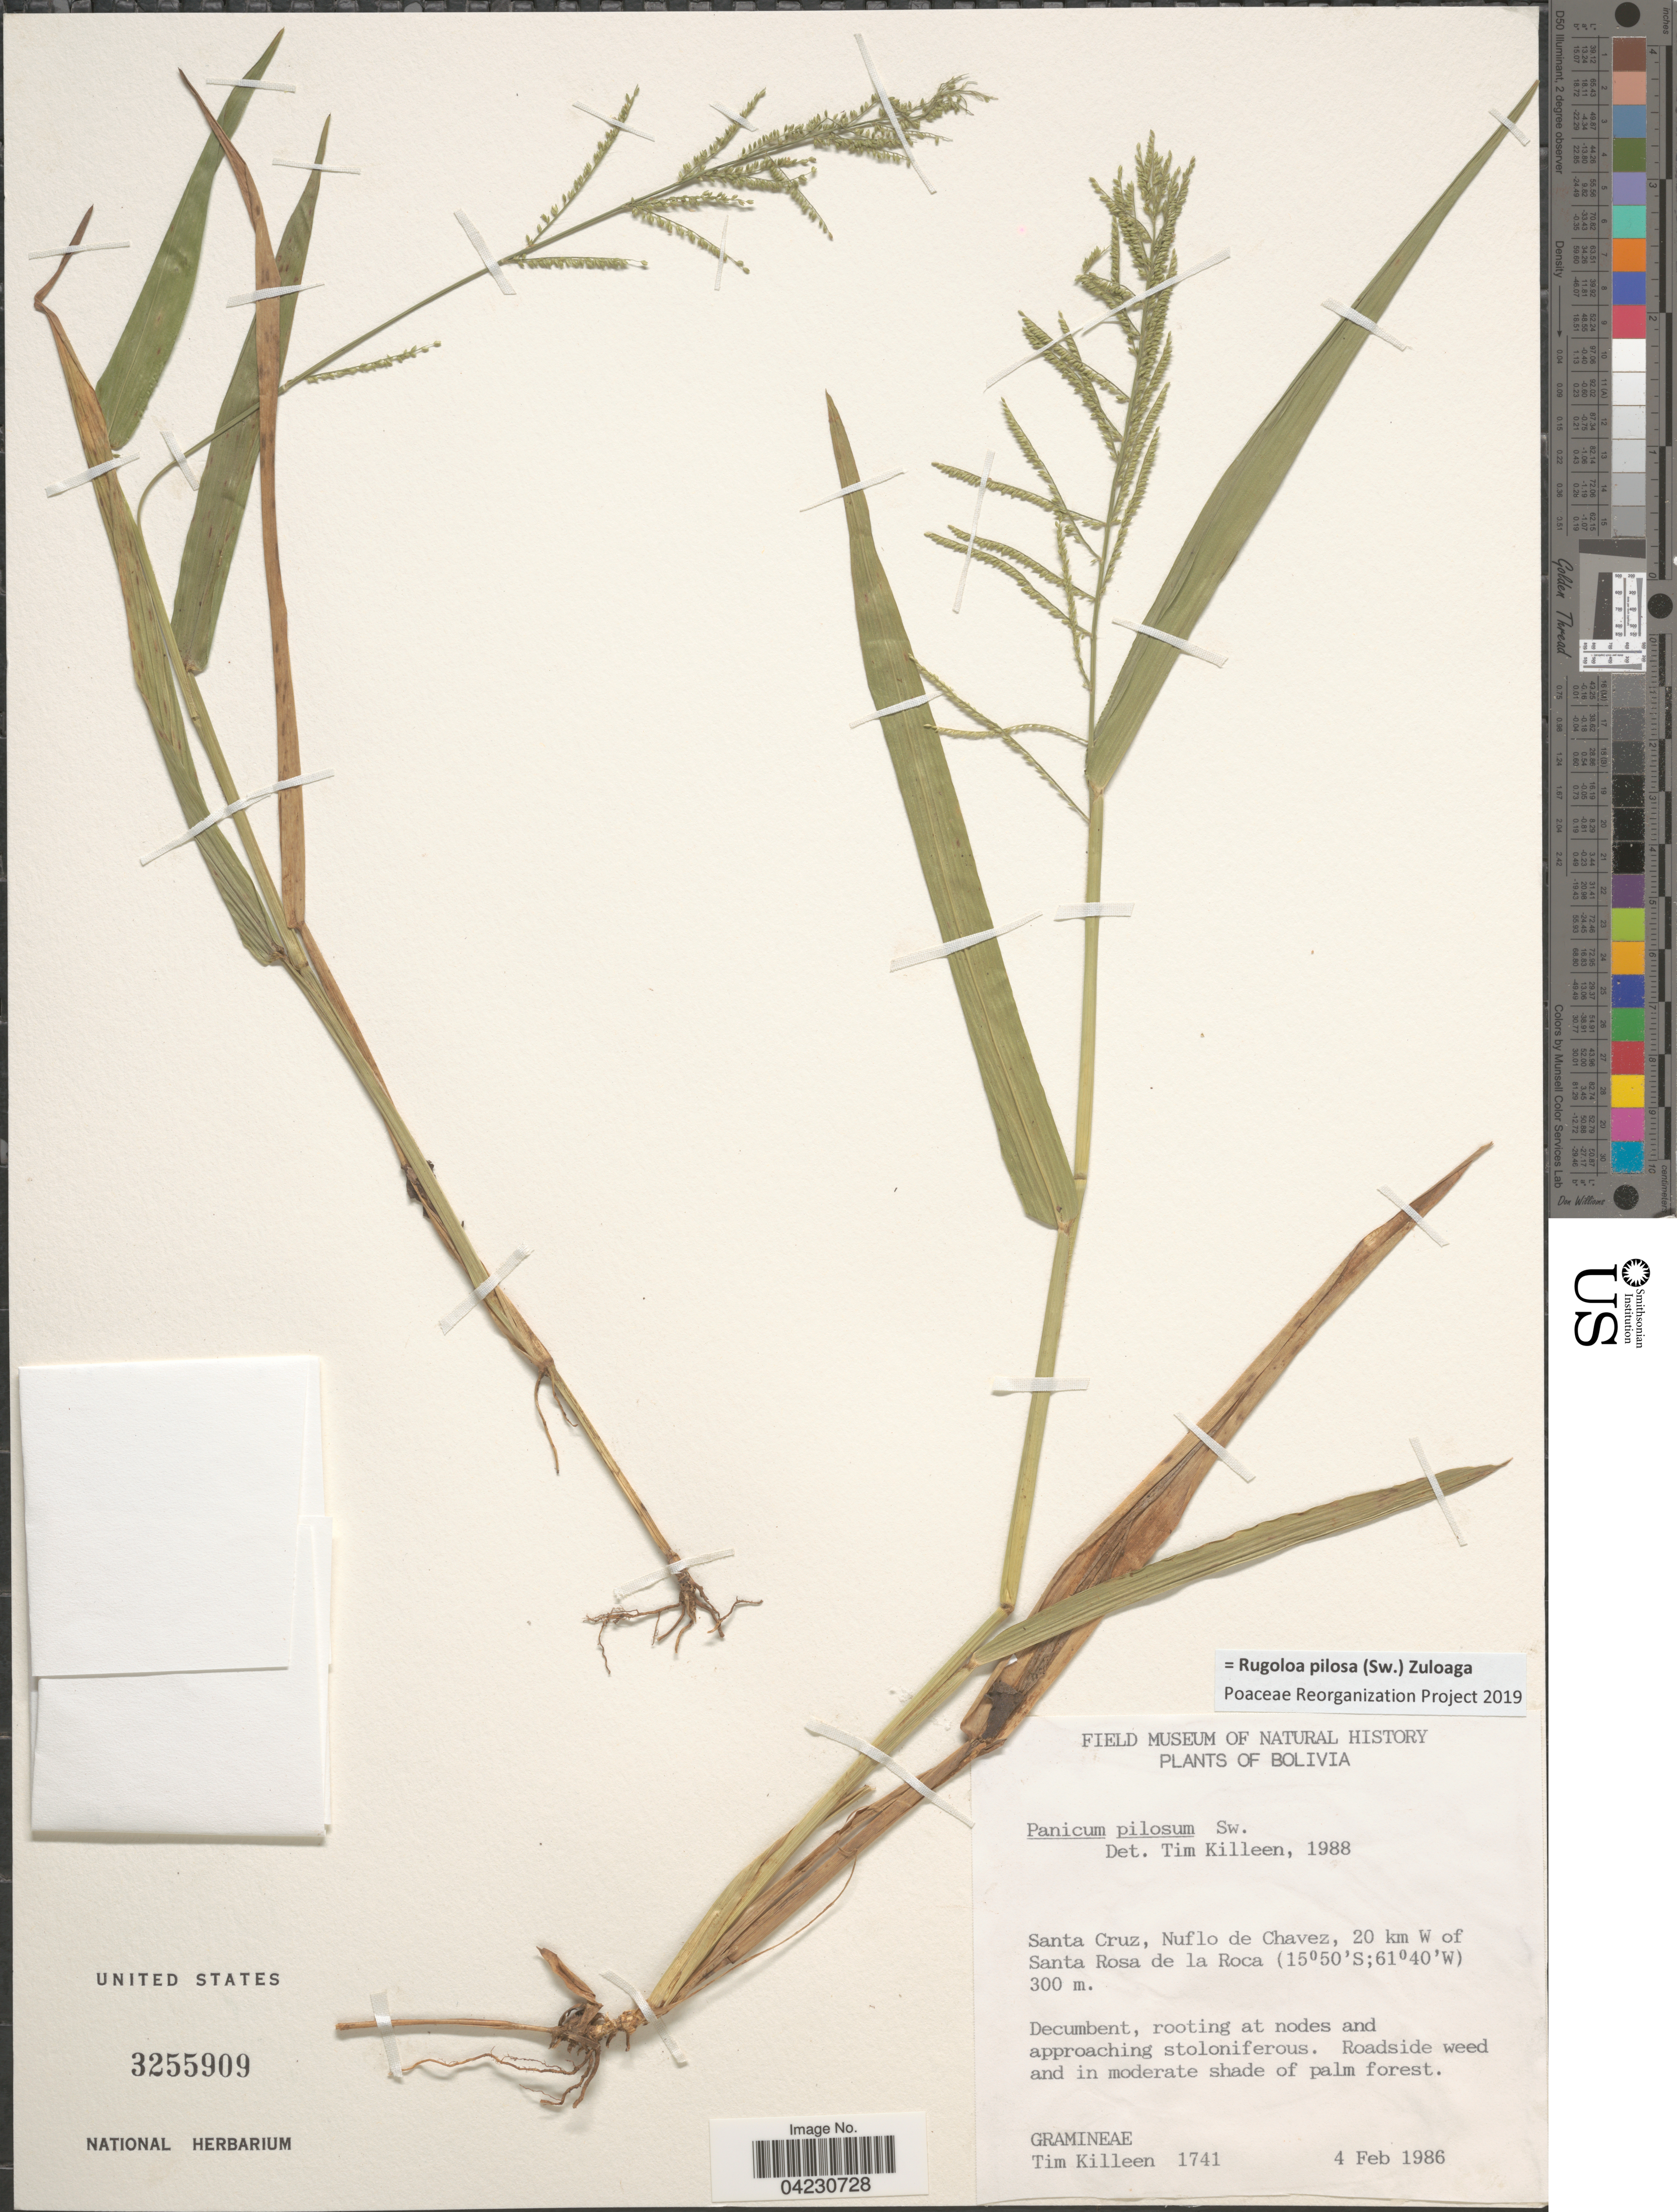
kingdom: Plantae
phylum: Tracheophyta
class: Liliopsida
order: Poales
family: Poaceae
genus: Rugoloa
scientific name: Rugoloa pilosa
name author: (Sw.) Zuloaga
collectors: T. J. Killeen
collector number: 1741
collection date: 1986-02-04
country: Bolivia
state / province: Santa Cruz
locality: Nuflo de Chavez, 20 km W of Santa Rosa de la Roca.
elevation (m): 300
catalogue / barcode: US 3255909